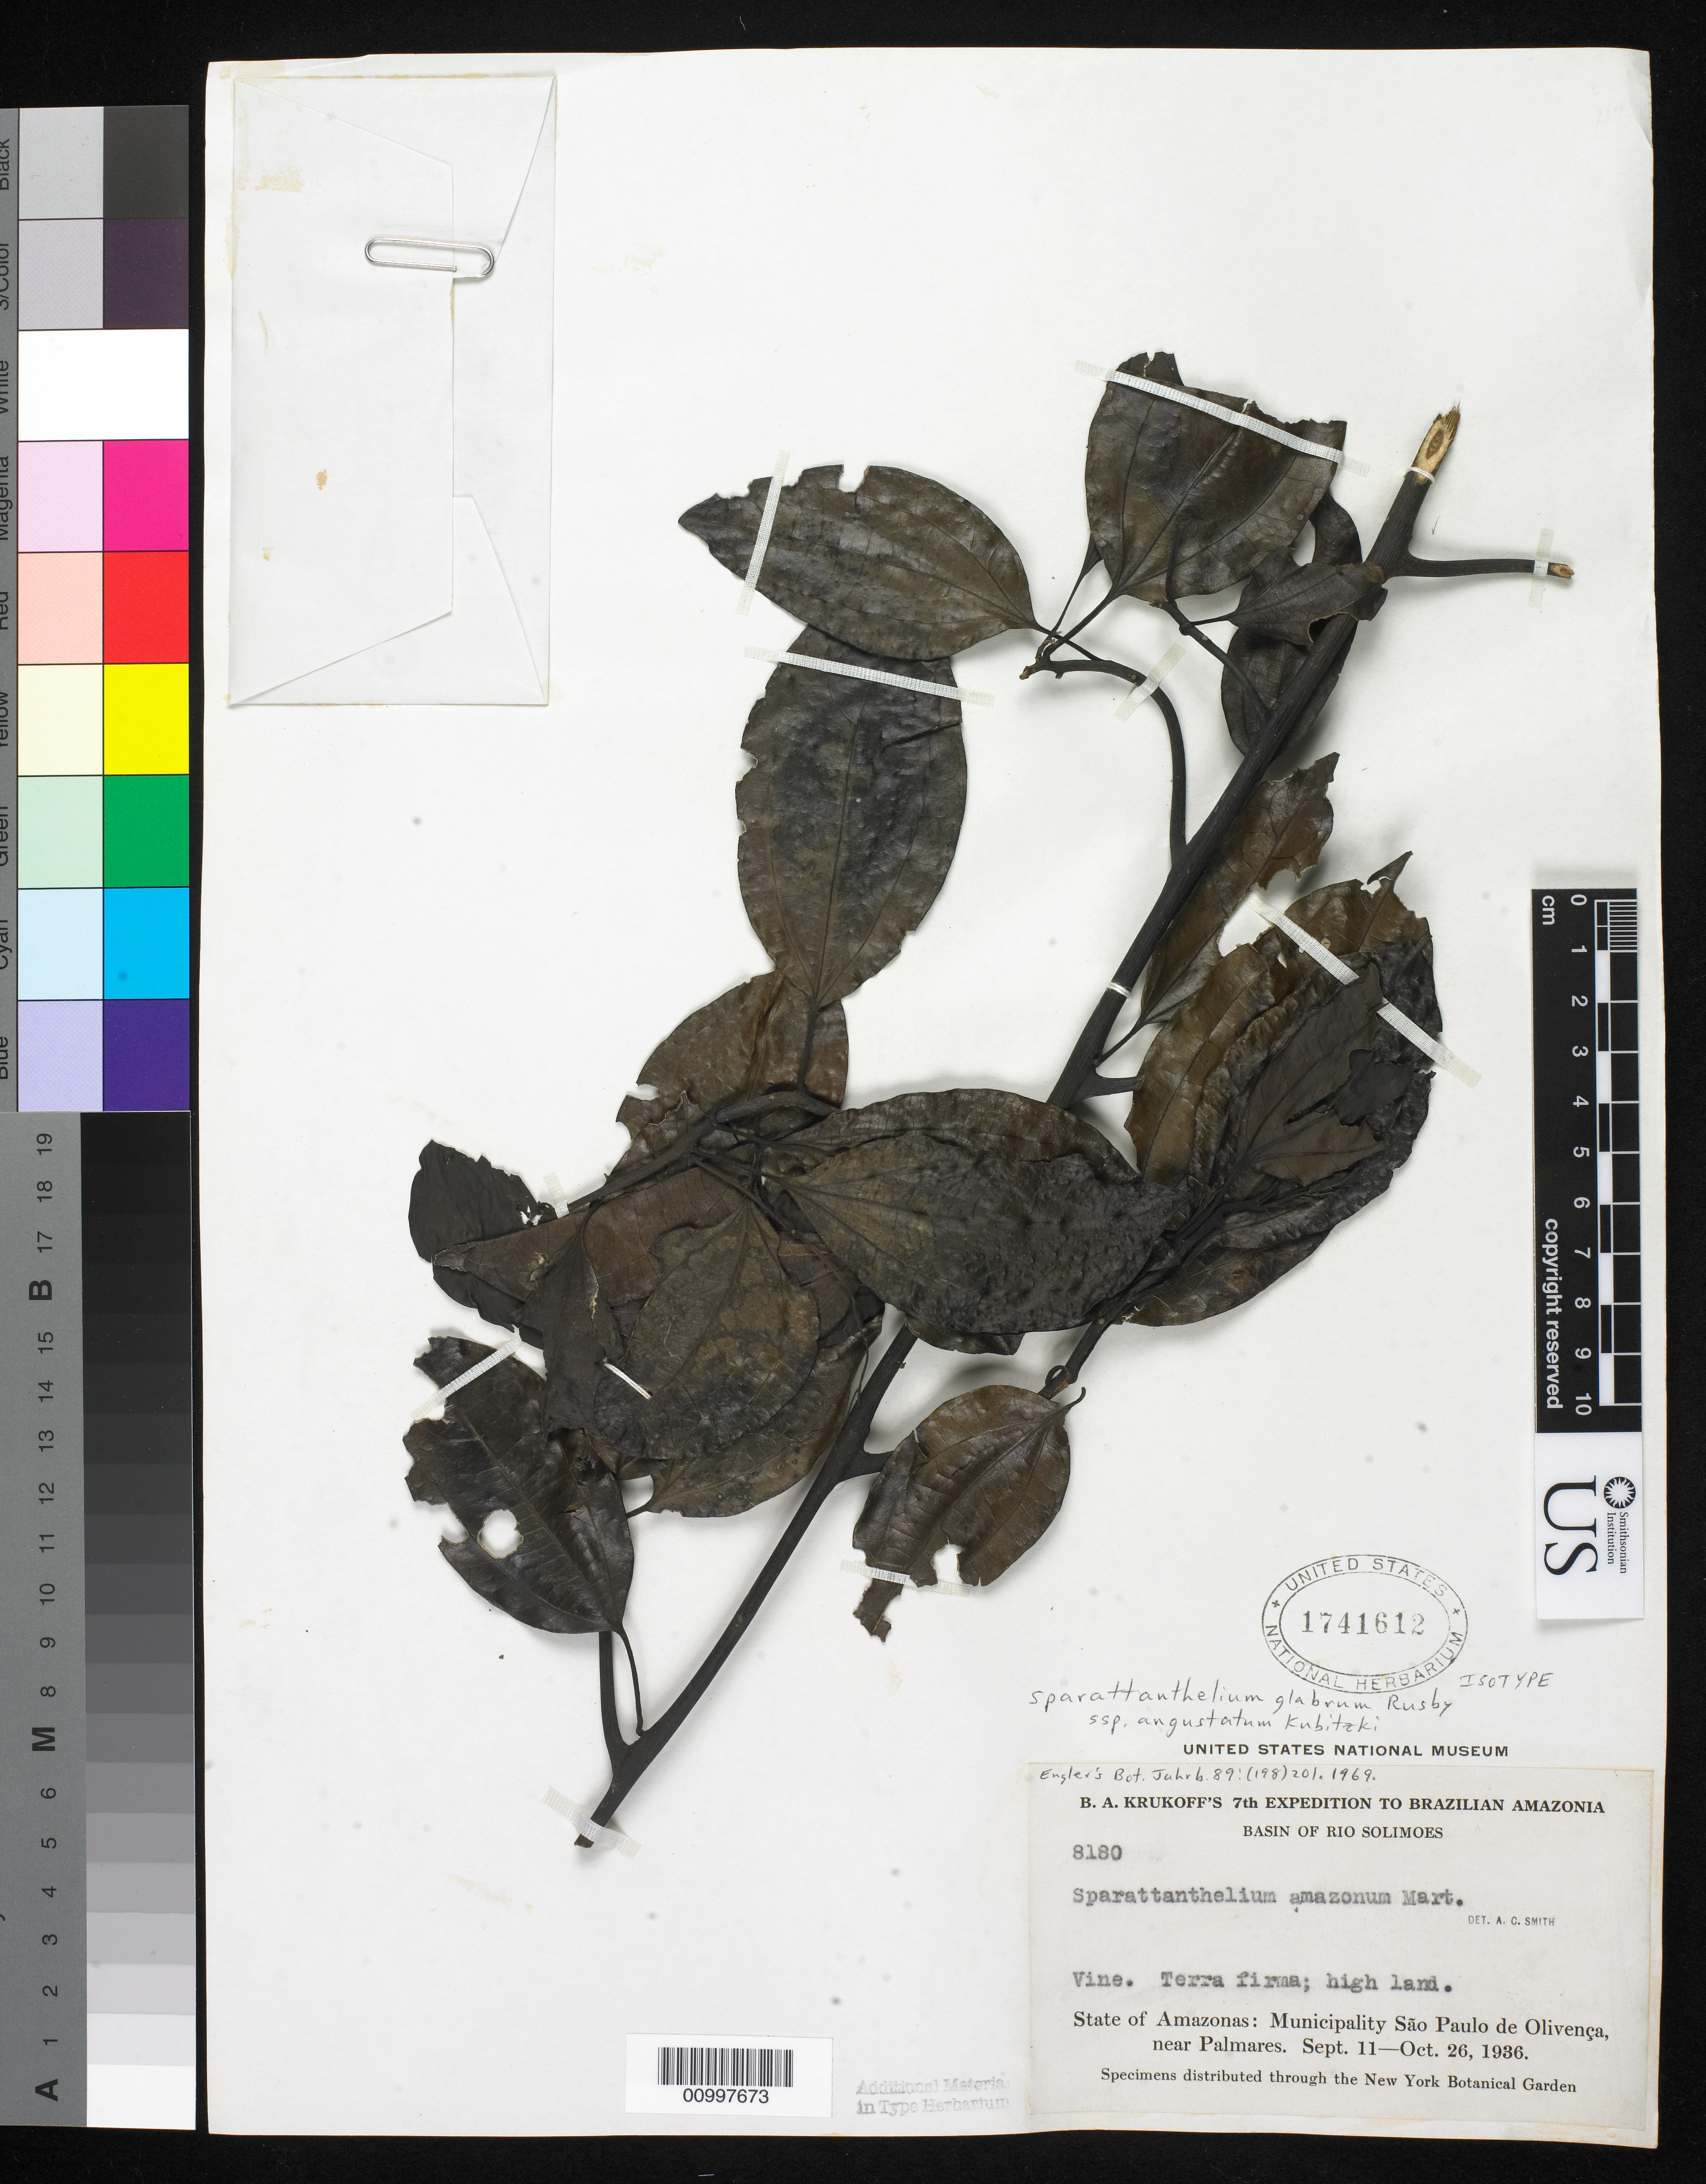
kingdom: Plantae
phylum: Tracheophyta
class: Magnoliopsida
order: Laurales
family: Hernandiaceae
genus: Sparattanthelium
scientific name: Sparattanthelium glabrum subsp. angustatum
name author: Kubitzki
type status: Isotype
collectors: B. A. Krukoff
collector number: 8180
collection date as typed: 11 Sep 1936 to 26 Oct 1936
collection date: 1936-09-11/1936-10-26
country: Brazil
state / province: Amazonas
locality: Basin of Rio Solimoes. Municipality São Paulo de Olivenca, near Palmares.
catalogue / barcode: US 1741612